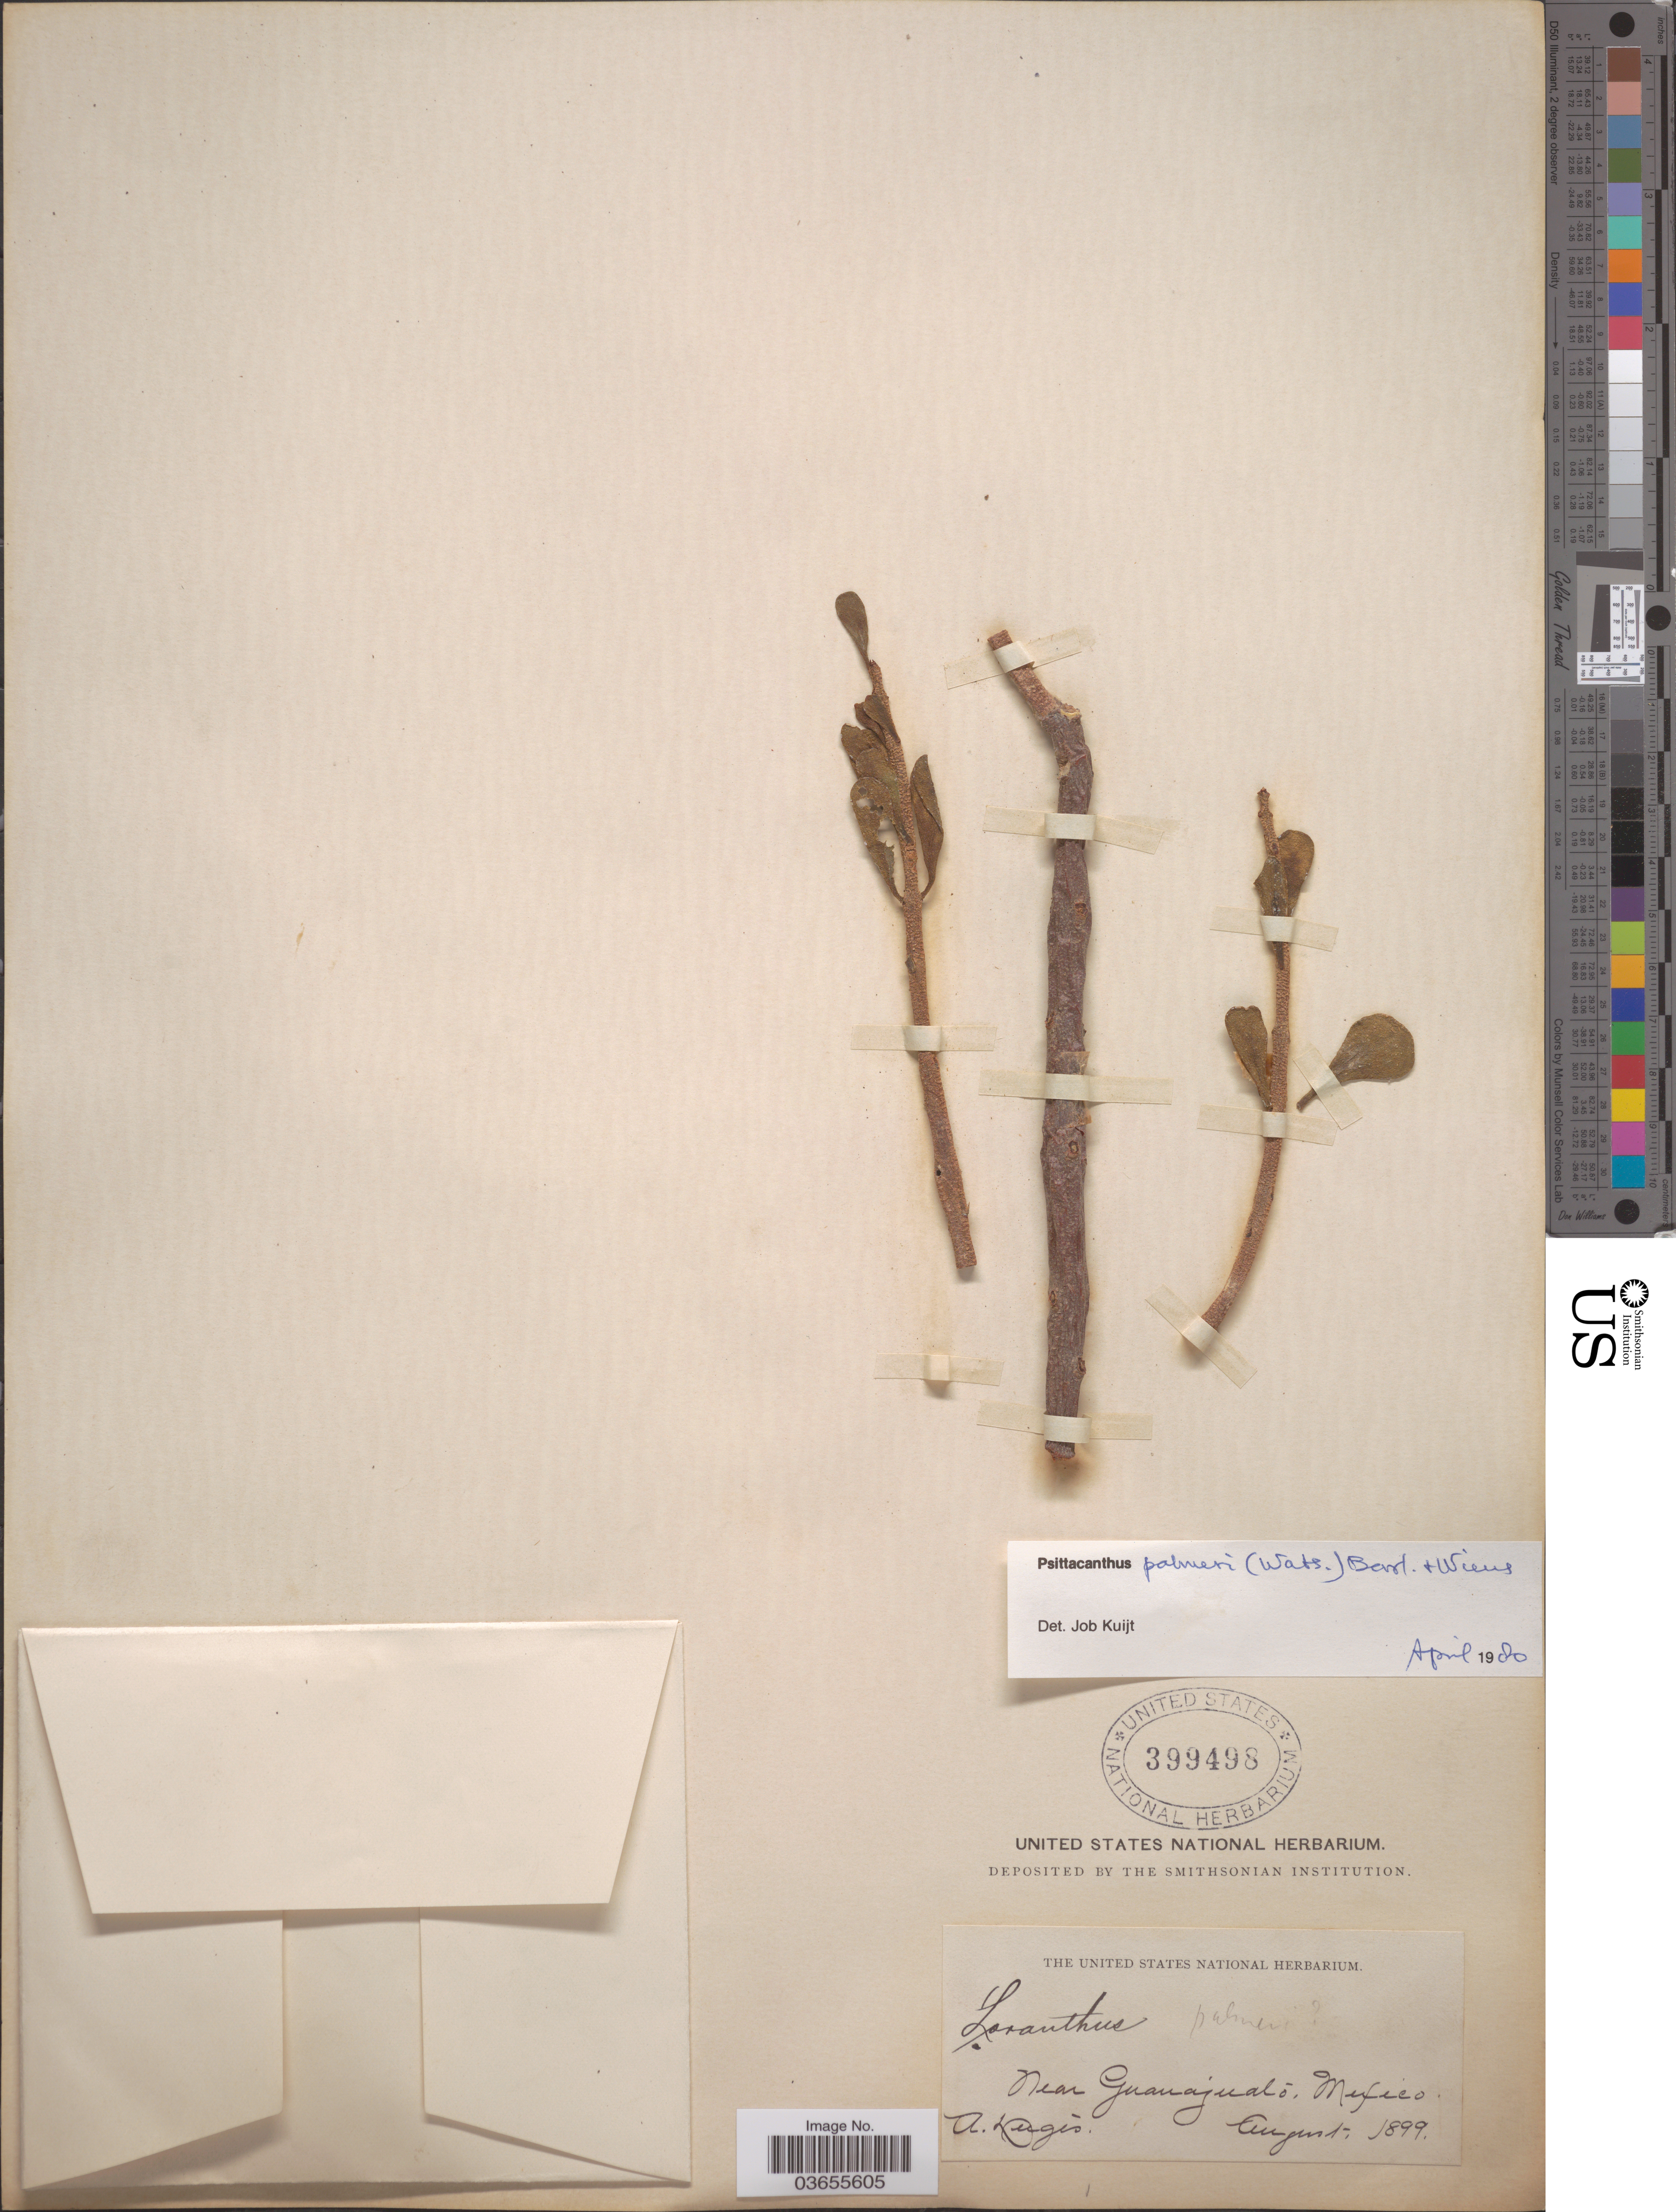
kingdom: Plantae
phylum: Tracheophyta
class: Magnoliopsida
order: Santalales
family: Loranthaceae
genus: Psittacanthus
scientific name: Psittacanthus palmeri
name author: (S. Watson) Barlow & Wiens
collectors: A. Dugès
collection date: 1899-08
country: Mexico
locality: Near Guanajuato.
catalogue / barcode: US 399498